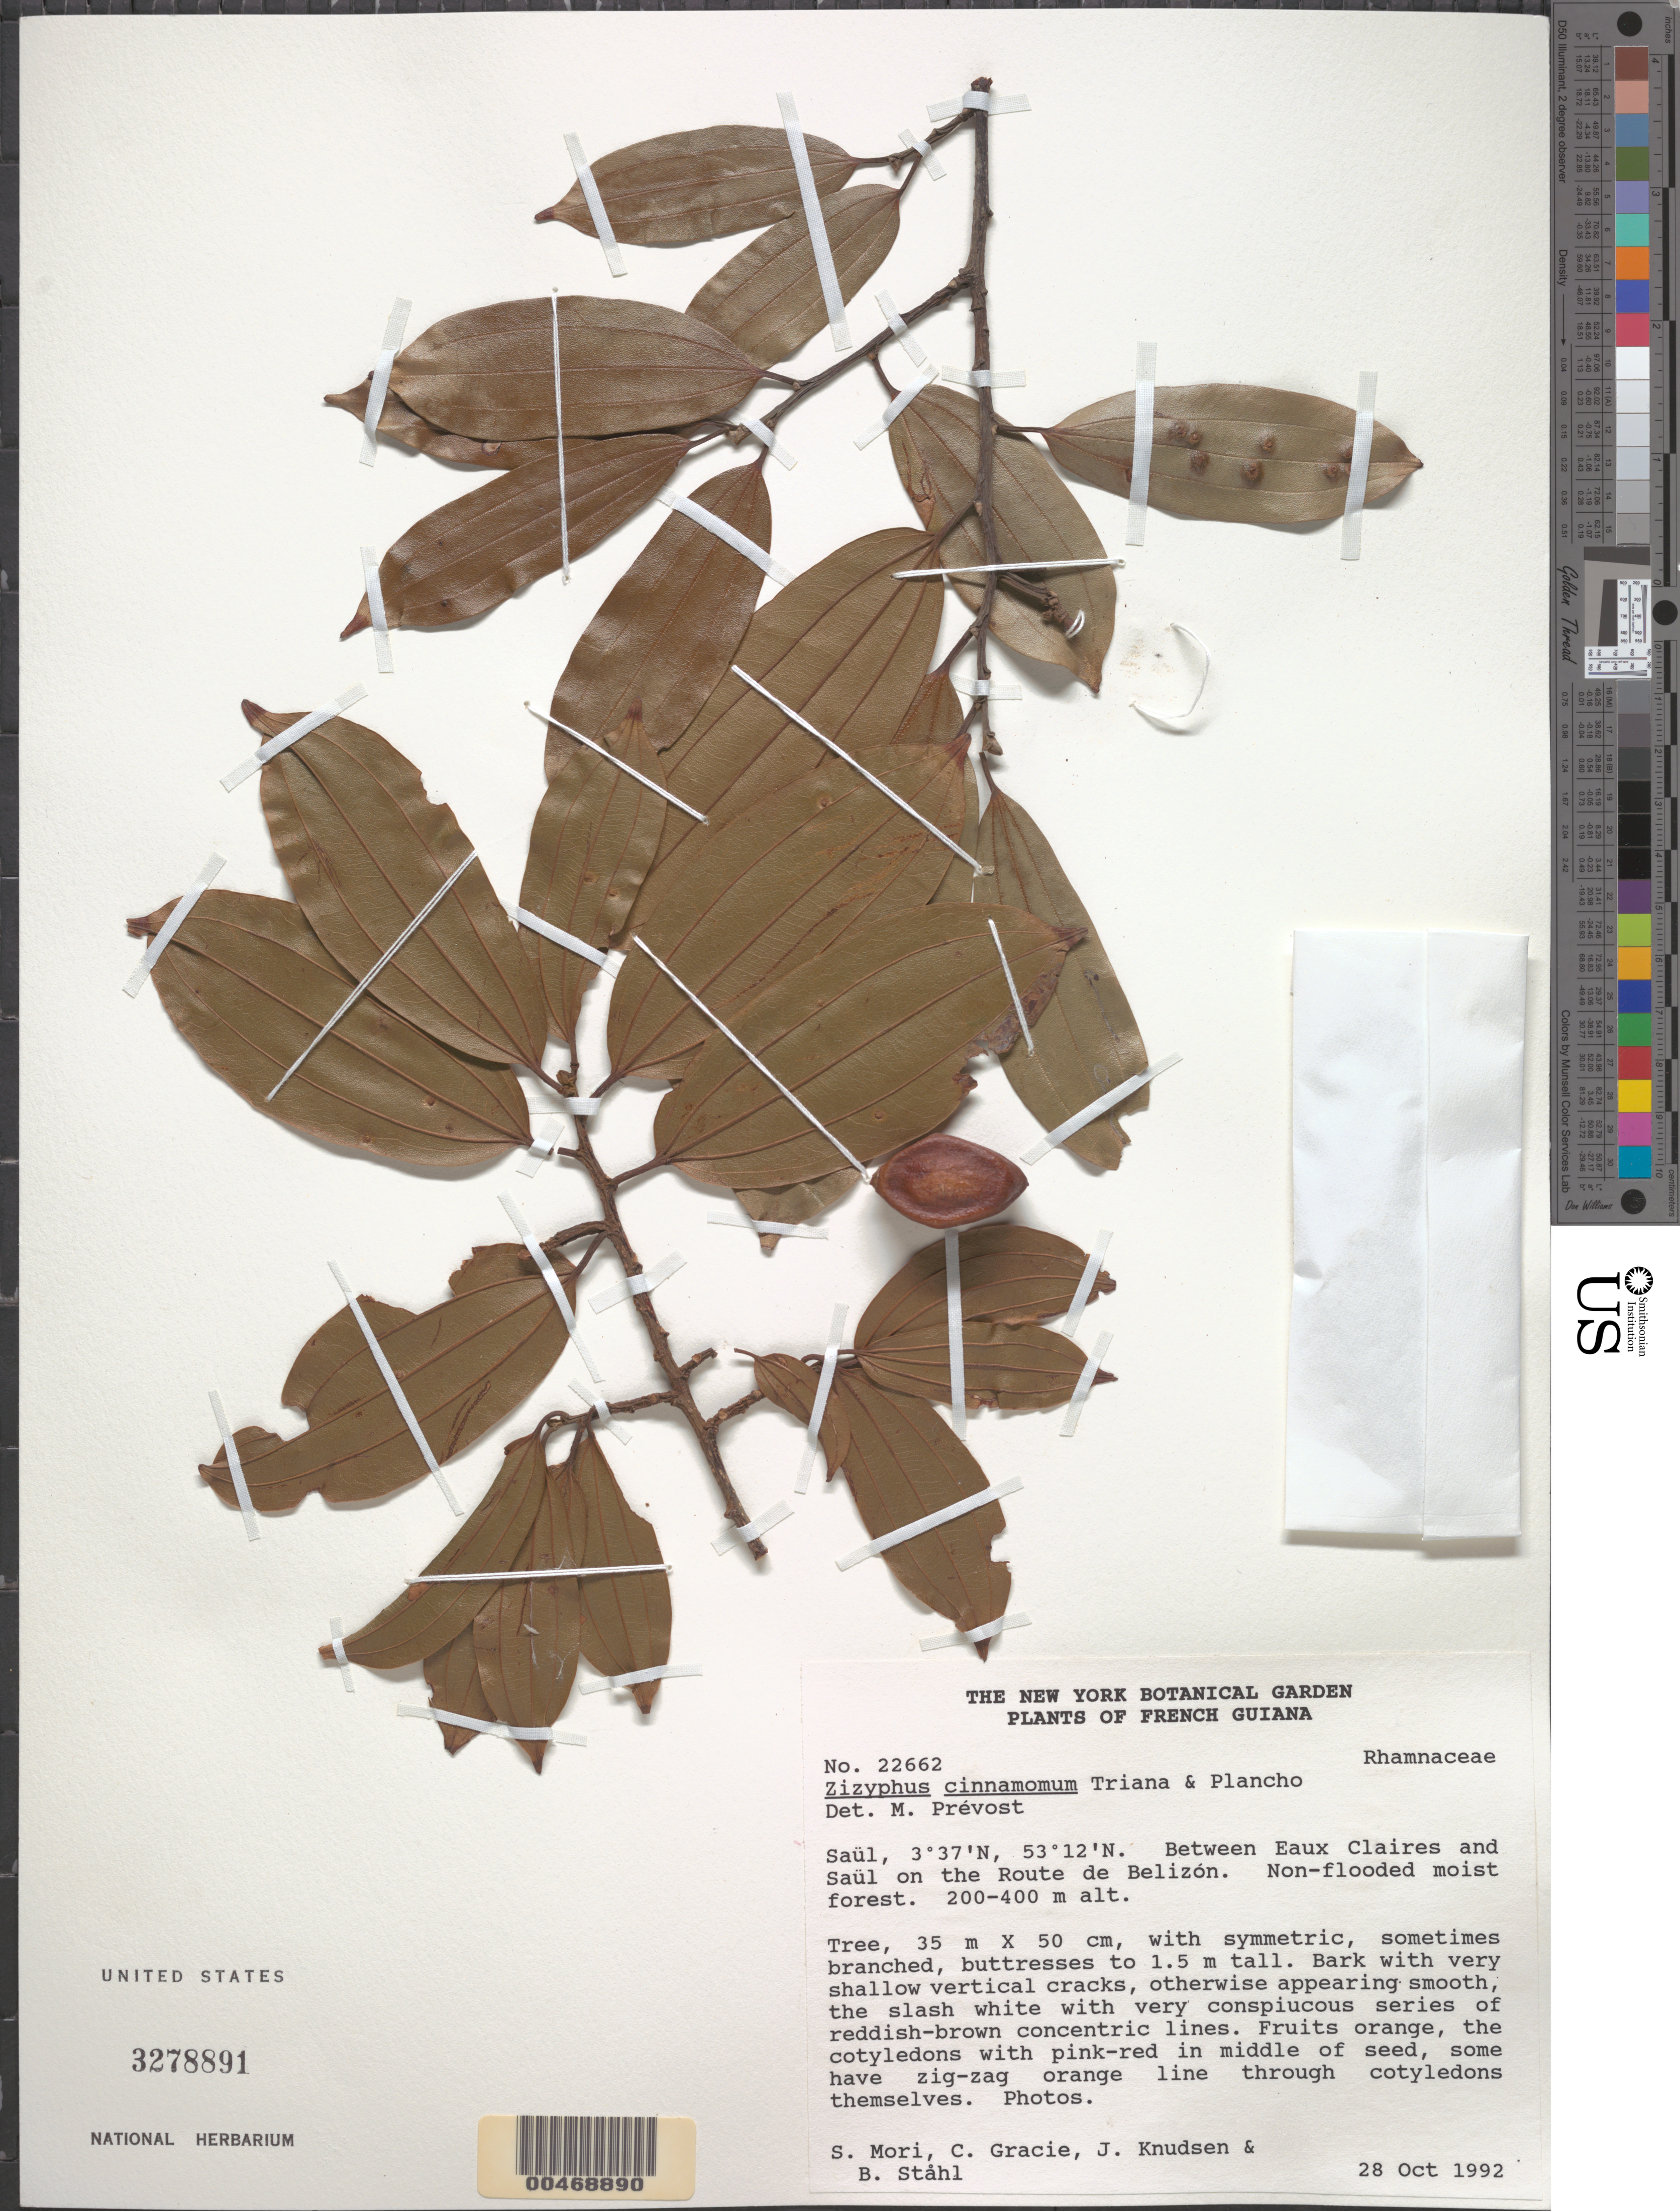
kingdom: Plantae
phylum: Tracheophyta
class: Magnoliopsida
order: Rosales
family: Rhamnaceae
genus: Sarcomphalus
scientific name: Sarcomphalus cinnamomum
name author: (Triana & Planch.) Hauenschild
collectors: S. Mori, C. A. Gracie, J. Knudsen & B. Ståhl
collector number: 22662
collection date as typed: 28-Oct-92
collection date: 1992-10-28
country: French Guiana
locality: Saül, between Eaux Claires and Saül on the Route de Belizon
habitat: Non-flooded moist forest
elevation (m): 200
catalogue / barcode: US 3278891